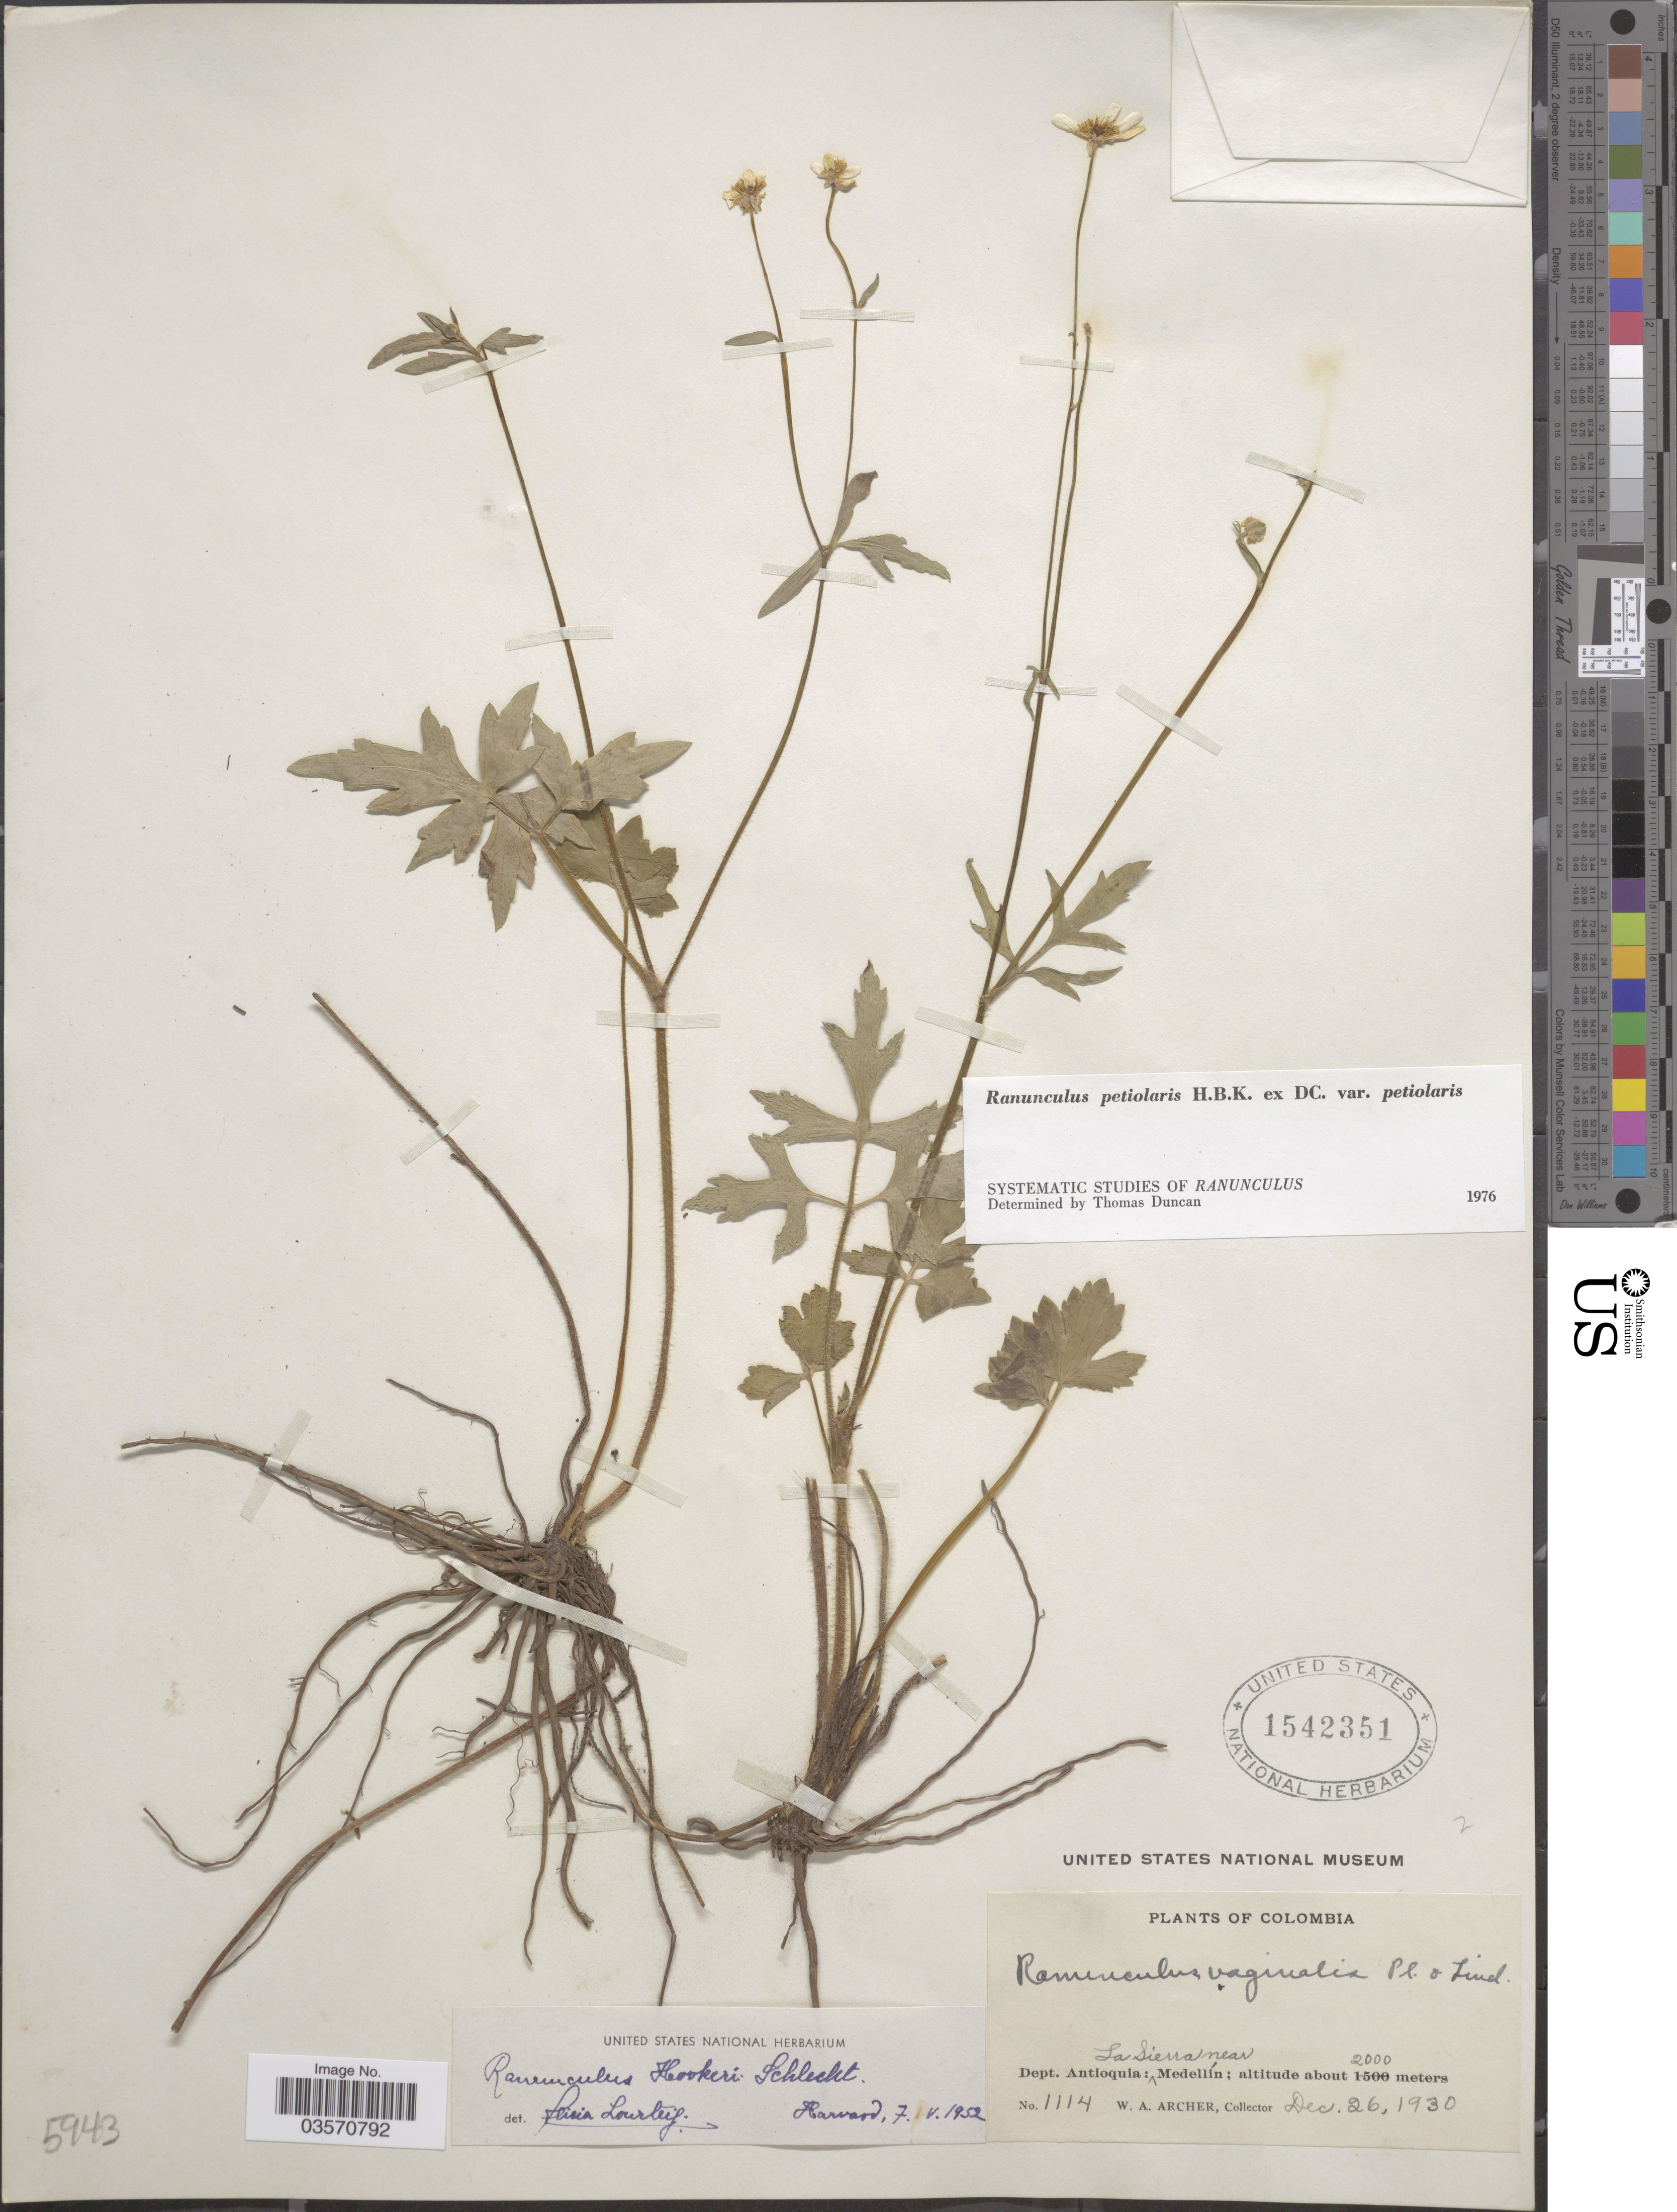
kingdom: Plantae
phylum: Tracheophyta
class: Magnoliopsida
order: Ranunculales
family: Ranunculaceae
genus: Ranunculus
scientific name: Ranunculus petiolaris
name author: Kunth ex DC.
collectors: W. Archer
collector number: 1114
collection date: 1930-12-26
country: Colombia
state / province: Antioquia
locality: Dept. Antioquia: La Sierra near Medellín.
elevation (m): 2000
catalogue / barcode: US 1542351